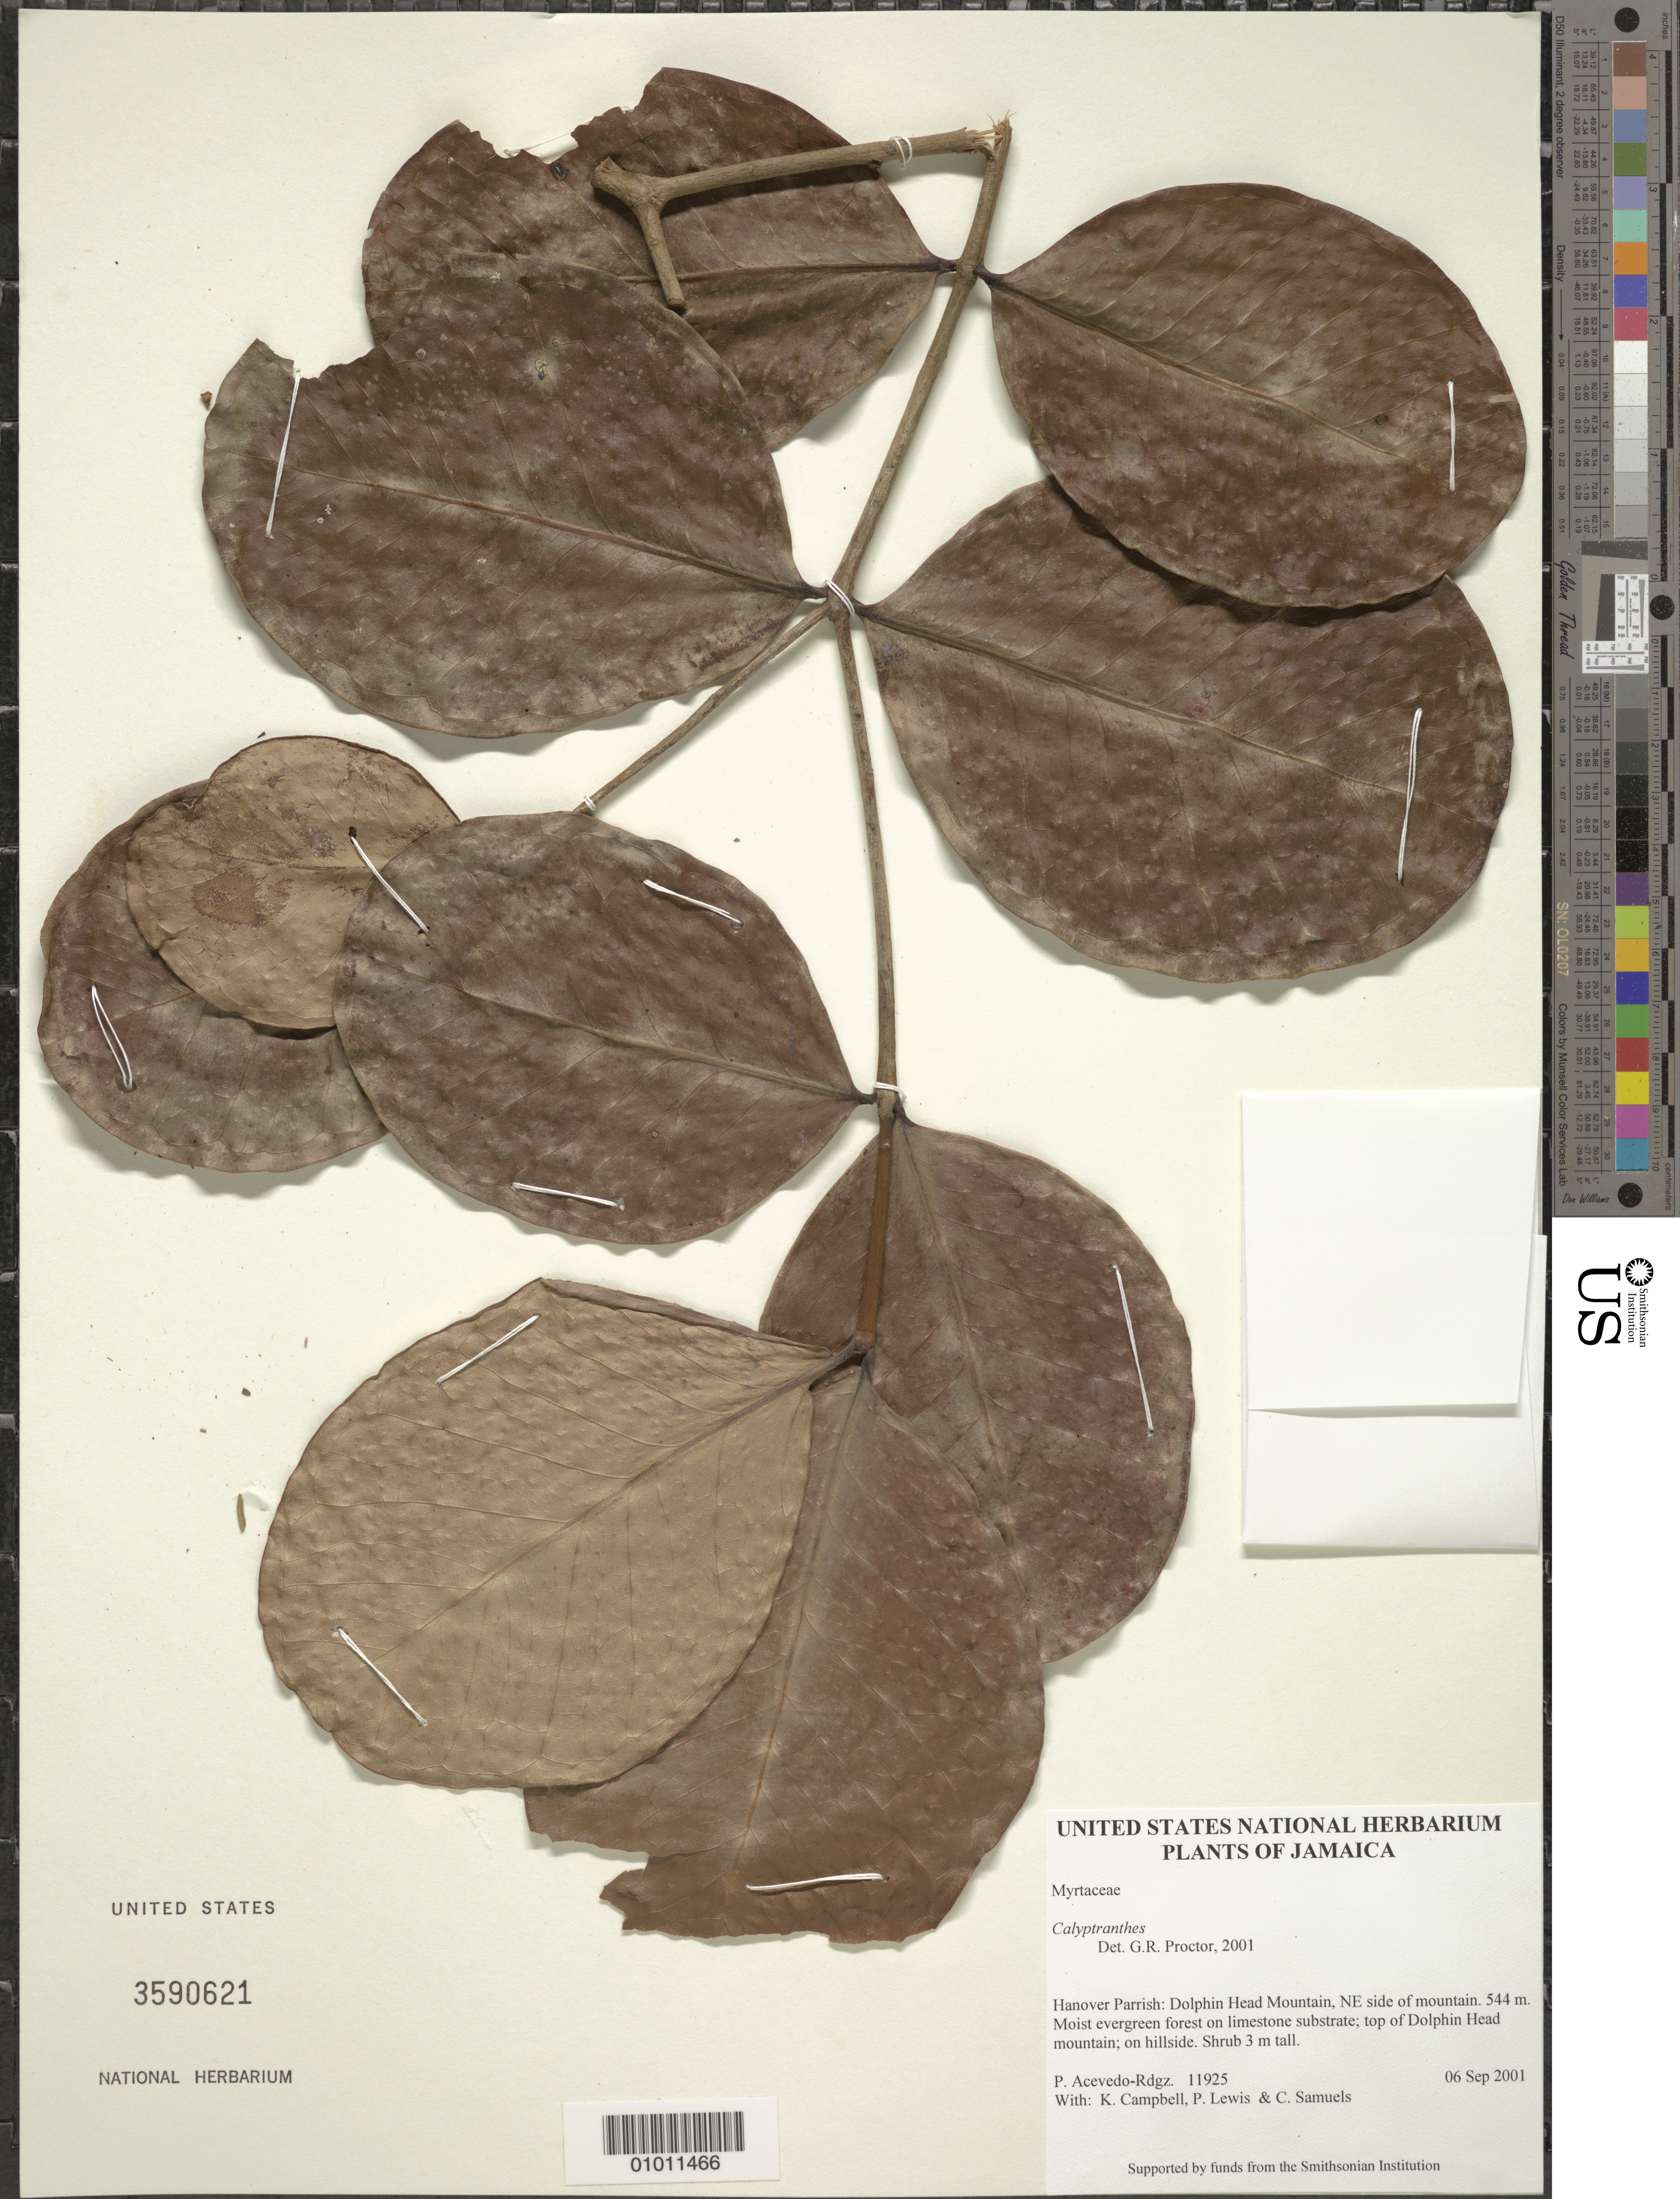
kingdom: Plantae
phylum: Tracheophyta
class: Magnoliopsida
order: Myrtales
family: Myrtaceae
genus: Myrcia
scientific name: Myrcia sp.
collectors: P. Acevedo-Rodr., K. Campbell, P. Lewis & C. Samuels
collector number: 11925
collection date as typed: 06 Sep 2001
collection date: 2001-09-06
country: Jamaica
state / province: Hanover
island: Jamaica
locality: Hanover Parrish: Dolphin Head Mountain, NE side of mountain.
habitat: Moist evergreen forest on limestone substrate; top of Dolphin Head mountain; on hillside.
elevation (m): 544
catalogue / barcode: US 3590621